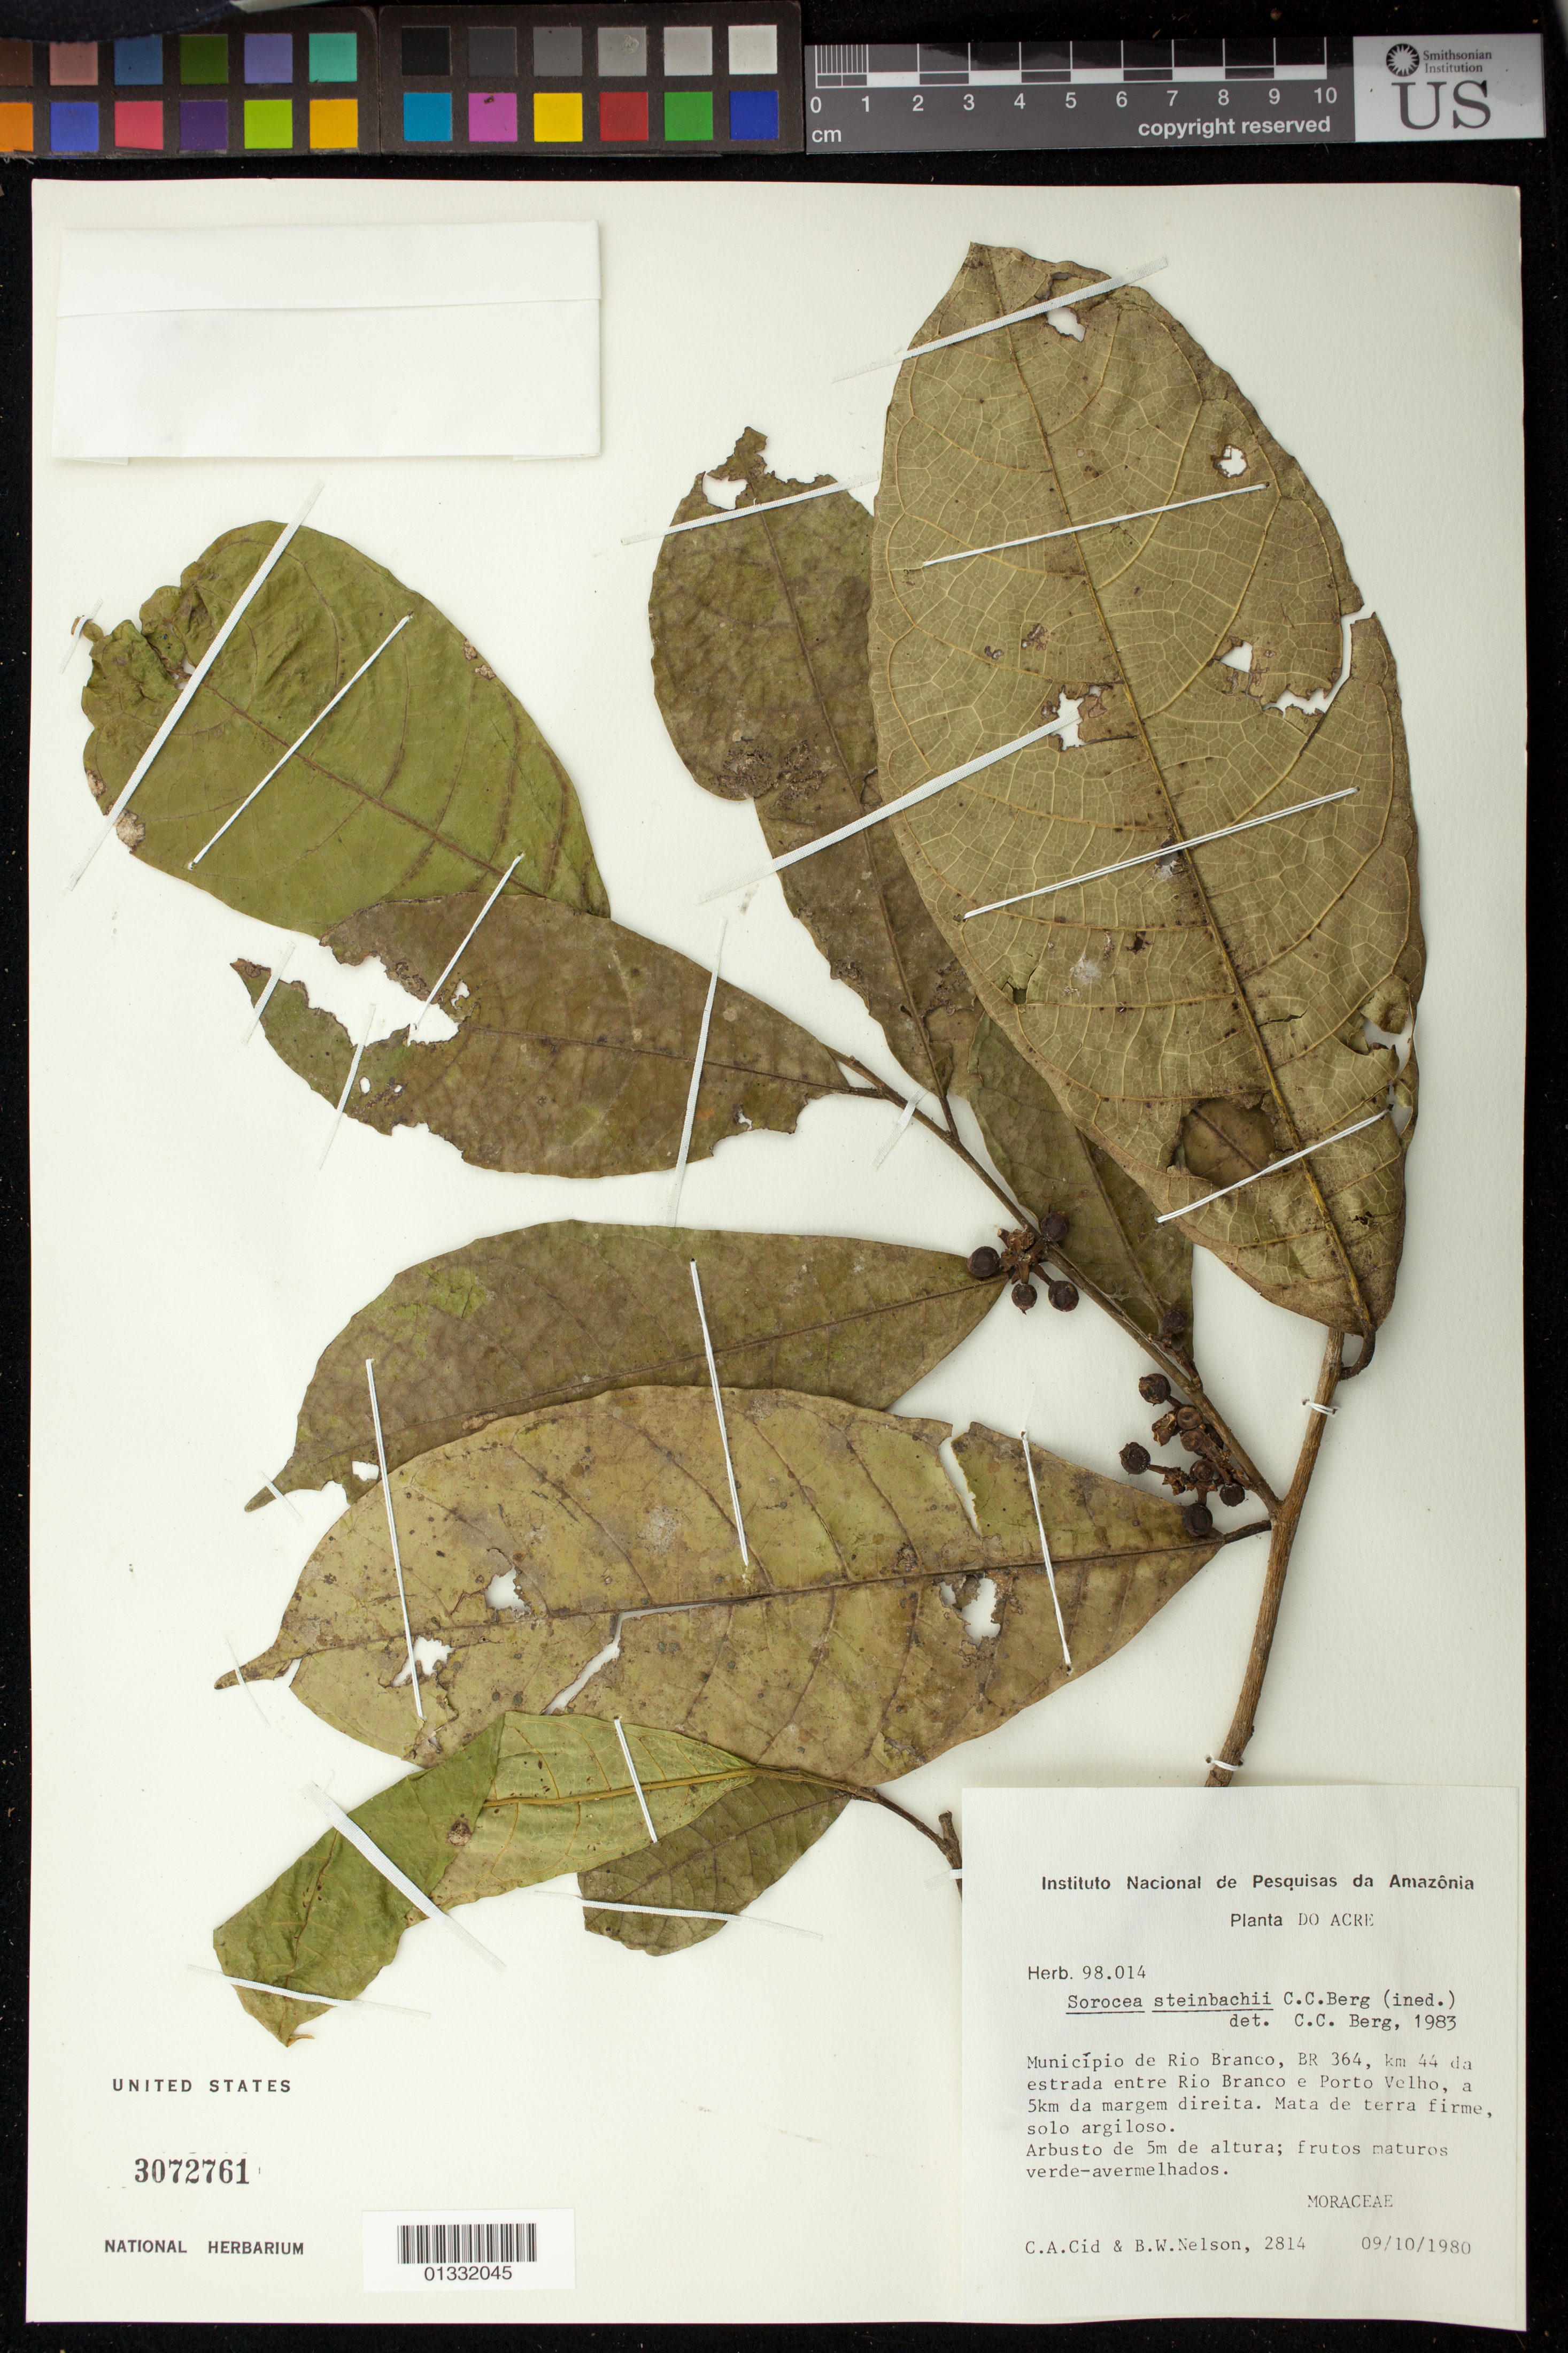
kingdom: Plantae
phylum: Tracheophyta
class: Magnoliopsida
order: Rosales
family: Moraceae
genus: Sorocea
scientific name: Sorocea steinbachii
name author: C.C. Berg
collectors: C. A. Cid Ferreira & B. W. Nelson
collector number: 2814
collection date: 1980-10-09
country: Brazil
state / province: Acre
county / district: Rio Branco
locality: BR 364, km 44 da estrada entre Rio Branco e Porto velho, a 5 km da margem direita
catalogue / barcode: US 3072761